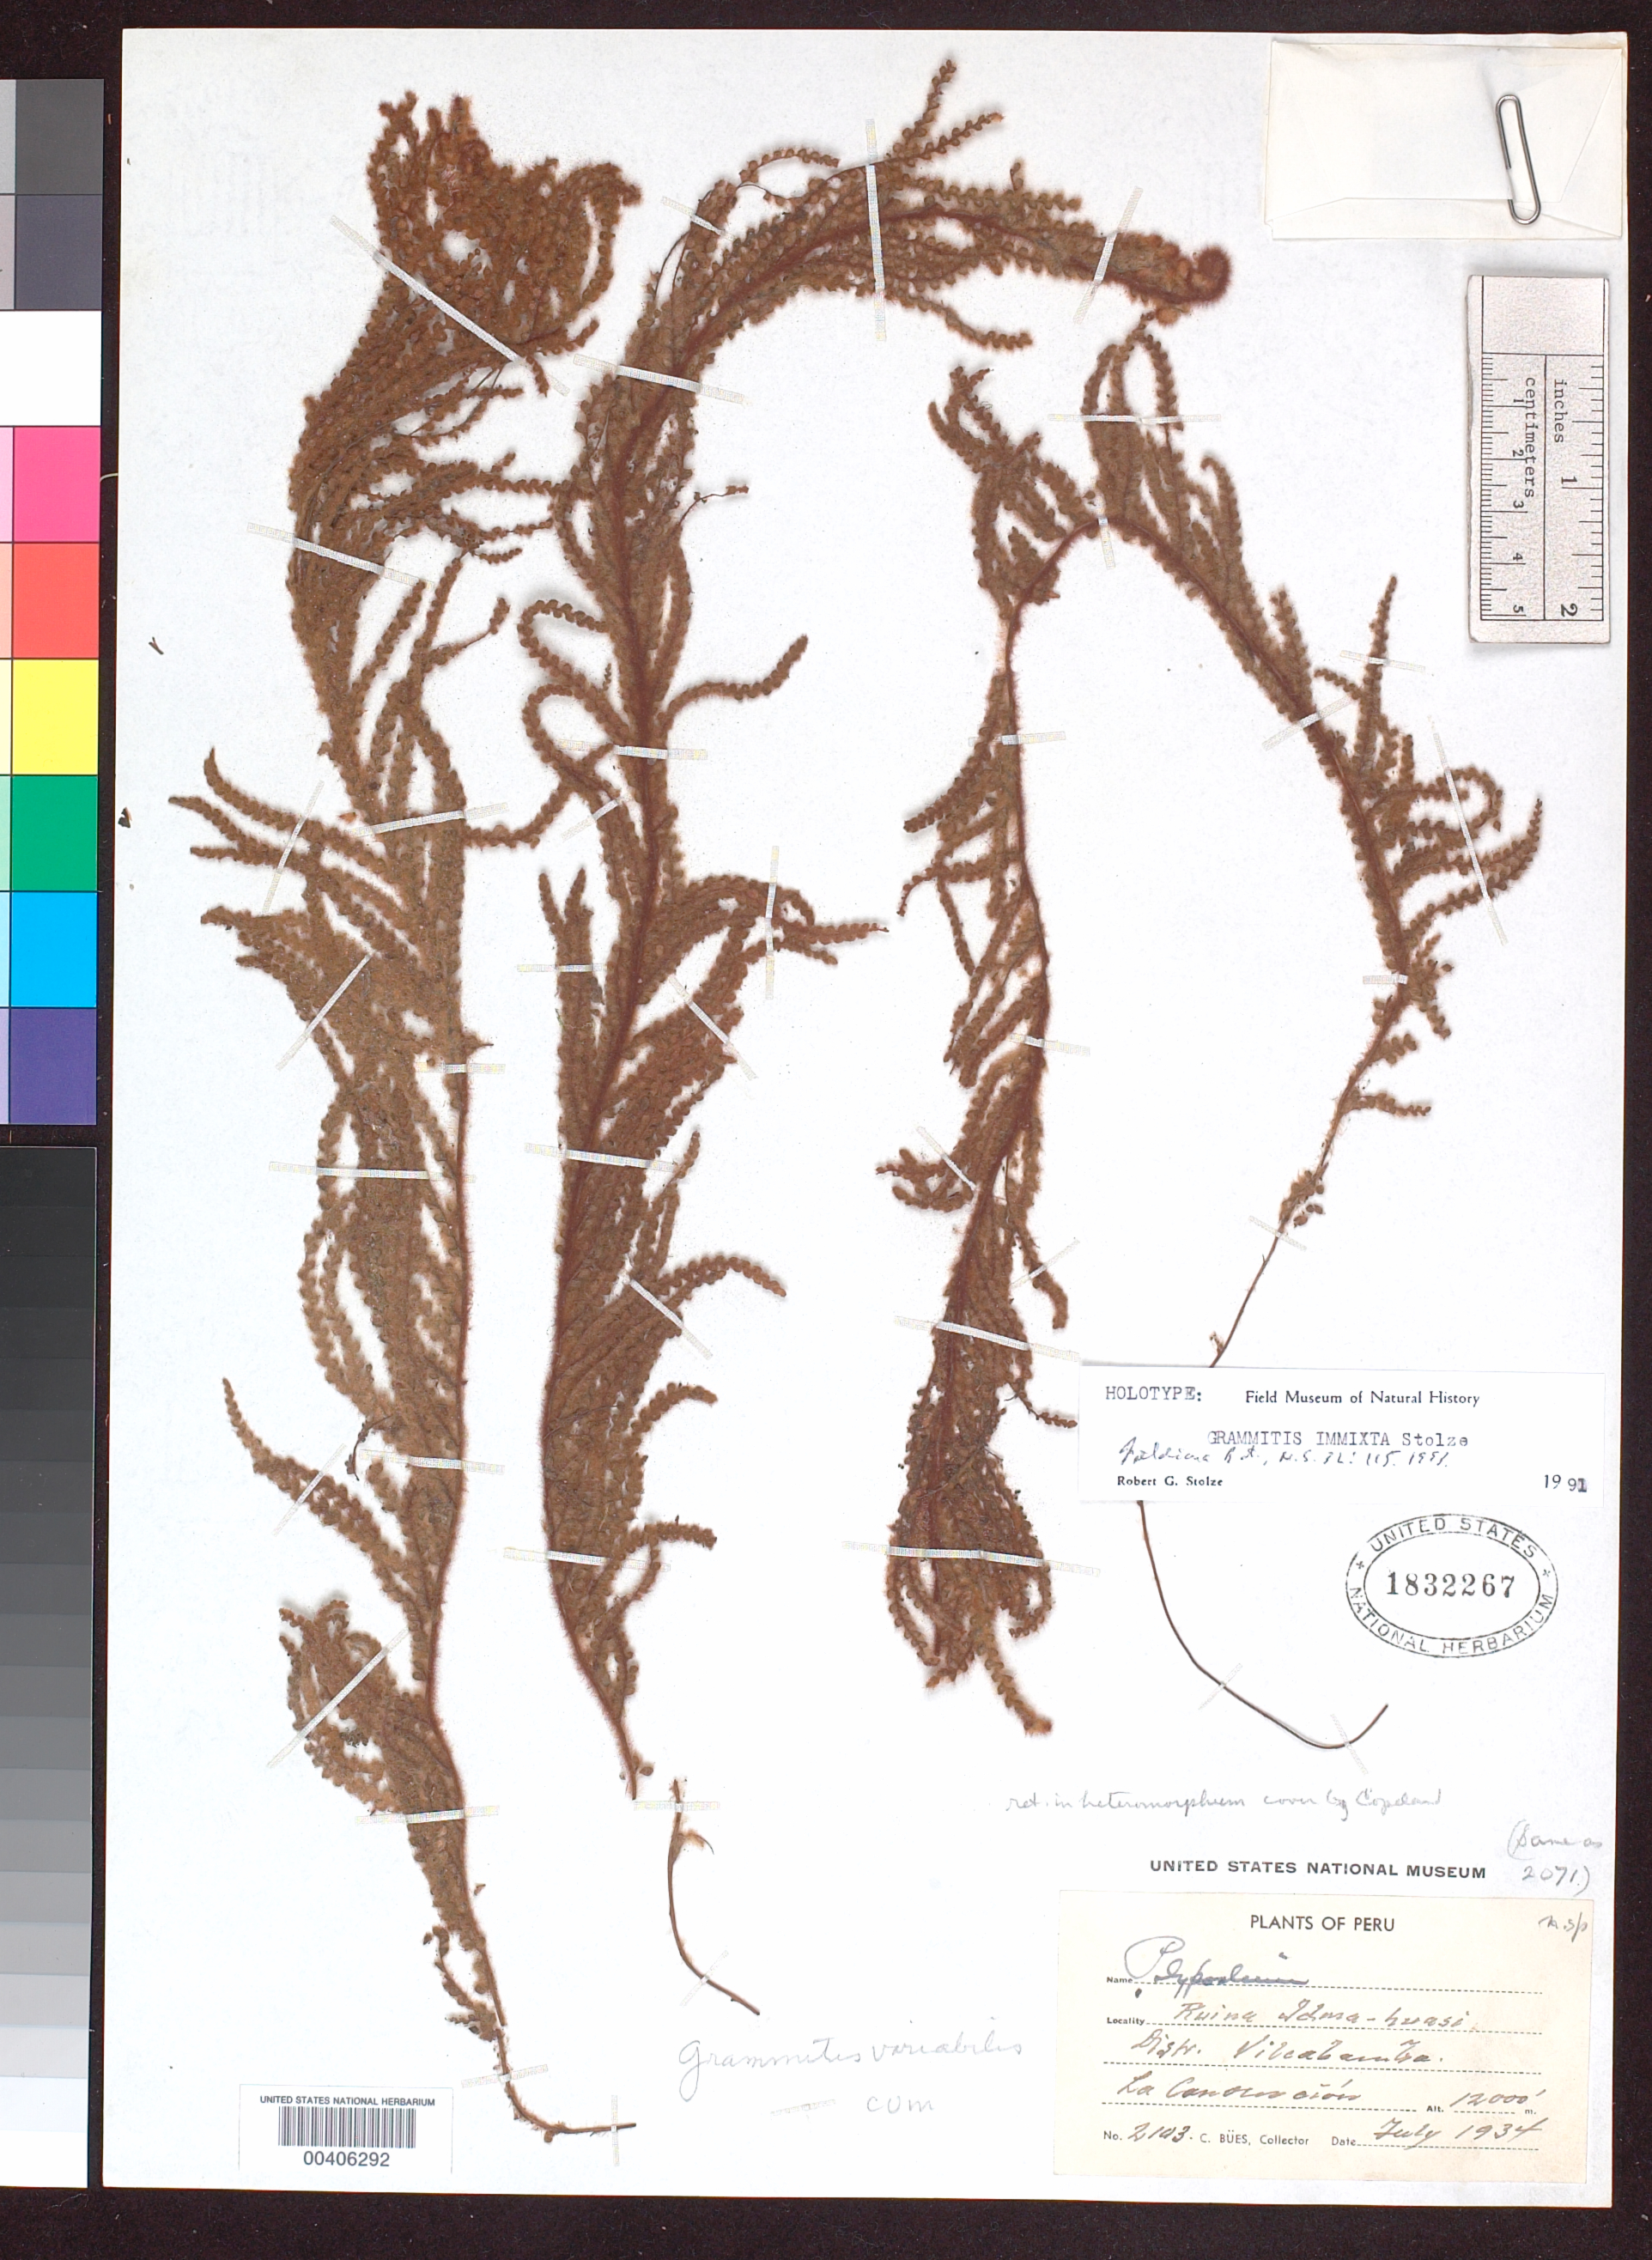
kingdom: Plantae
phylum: Tracheophyta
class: Polypodiopsida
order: Polypodiales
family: Polypodiaceae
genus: Grammitis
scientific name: Grammitis immixta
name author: Stolze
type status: Holotype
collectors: C. Bues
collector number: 2103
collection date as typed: Jul 1993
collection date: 1993-07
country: Peru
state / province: Cusco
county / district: La Convención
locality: Vilcabamba Dist., Ruina Idma-Huasi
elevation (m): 3658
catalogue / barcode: US 1832267